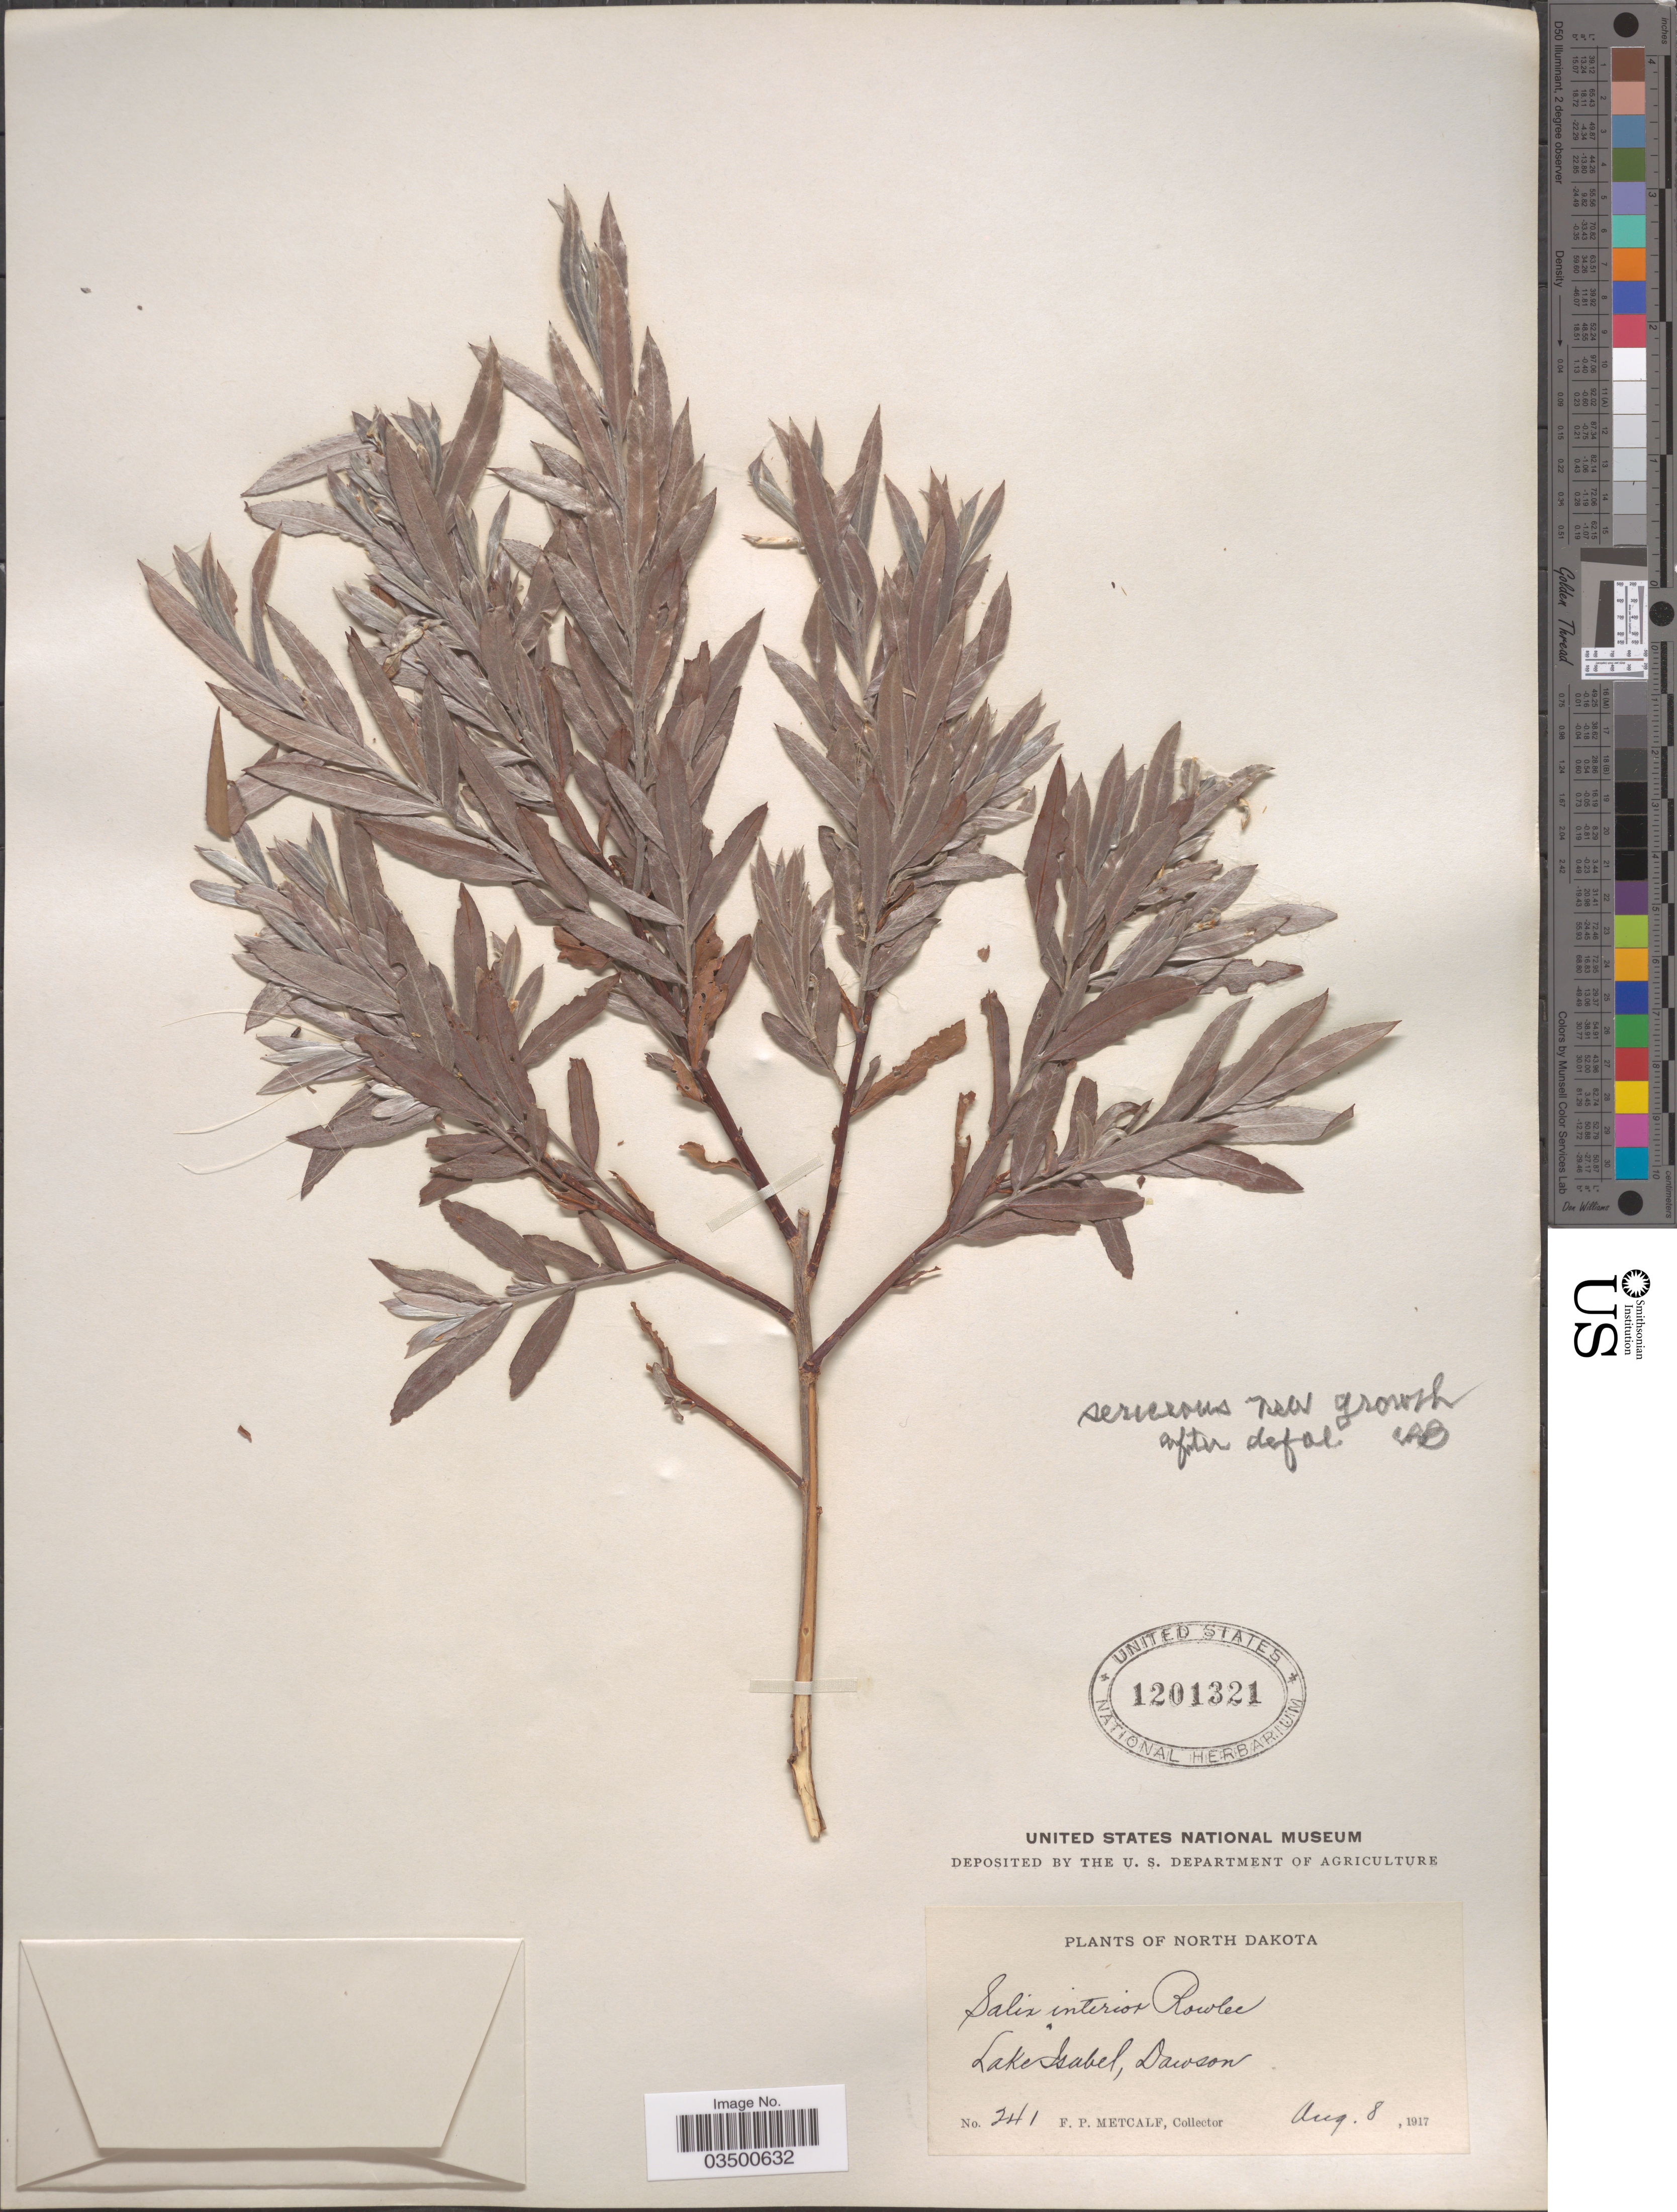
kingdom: Plantae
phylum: Tracheophyta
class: Magnoliopsida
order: Malpighiales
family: Salicaceae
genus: Salix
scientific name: Salix interior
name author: Rowlee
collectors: F. Metcalf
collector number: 241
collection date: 1917-08-08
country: United States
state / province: North Dakota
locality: Lake Isabel, Dawson.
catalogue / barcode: US 1201321